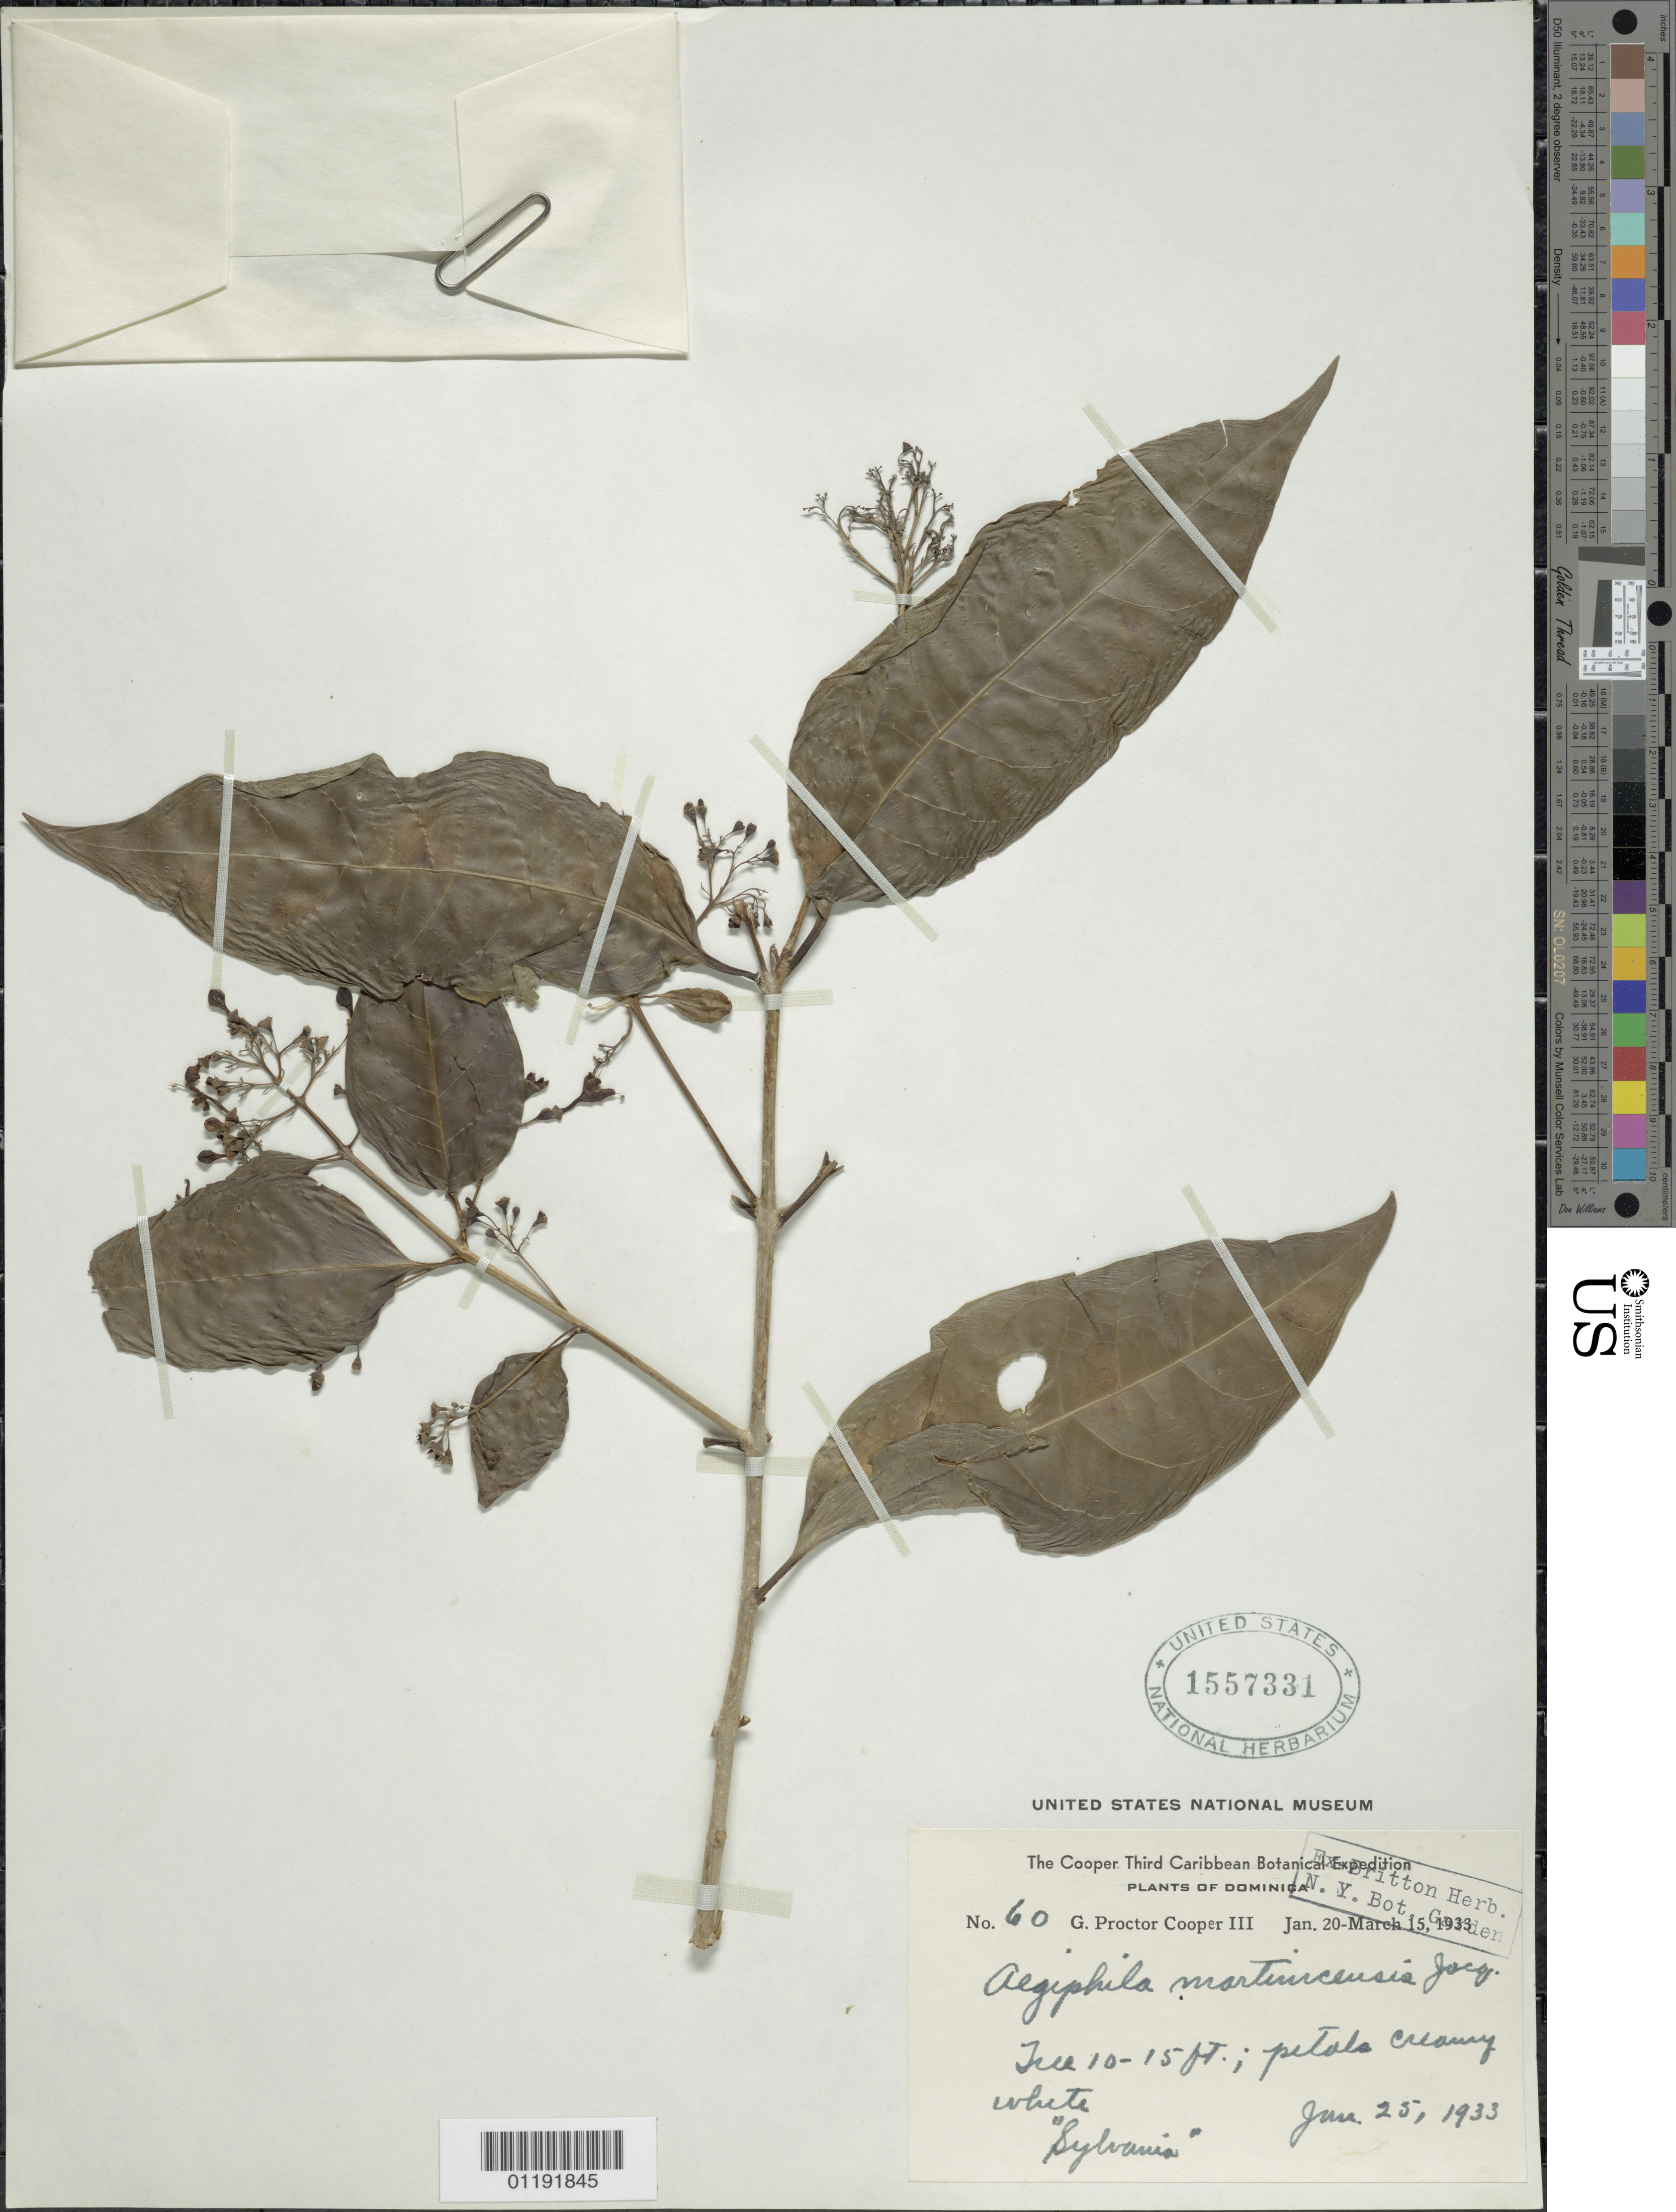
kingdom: Plantae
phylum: Tracheophyta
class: Magnoliopsida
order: Lamiales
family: Lamiaceae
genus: Aegiphila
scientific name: Aegiphila martinicensis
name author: Jacq.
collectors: G. Cooper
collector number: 60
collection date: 1933-06-25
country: Dominica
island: Dominica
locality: Sylvania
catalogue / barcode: US 1557331